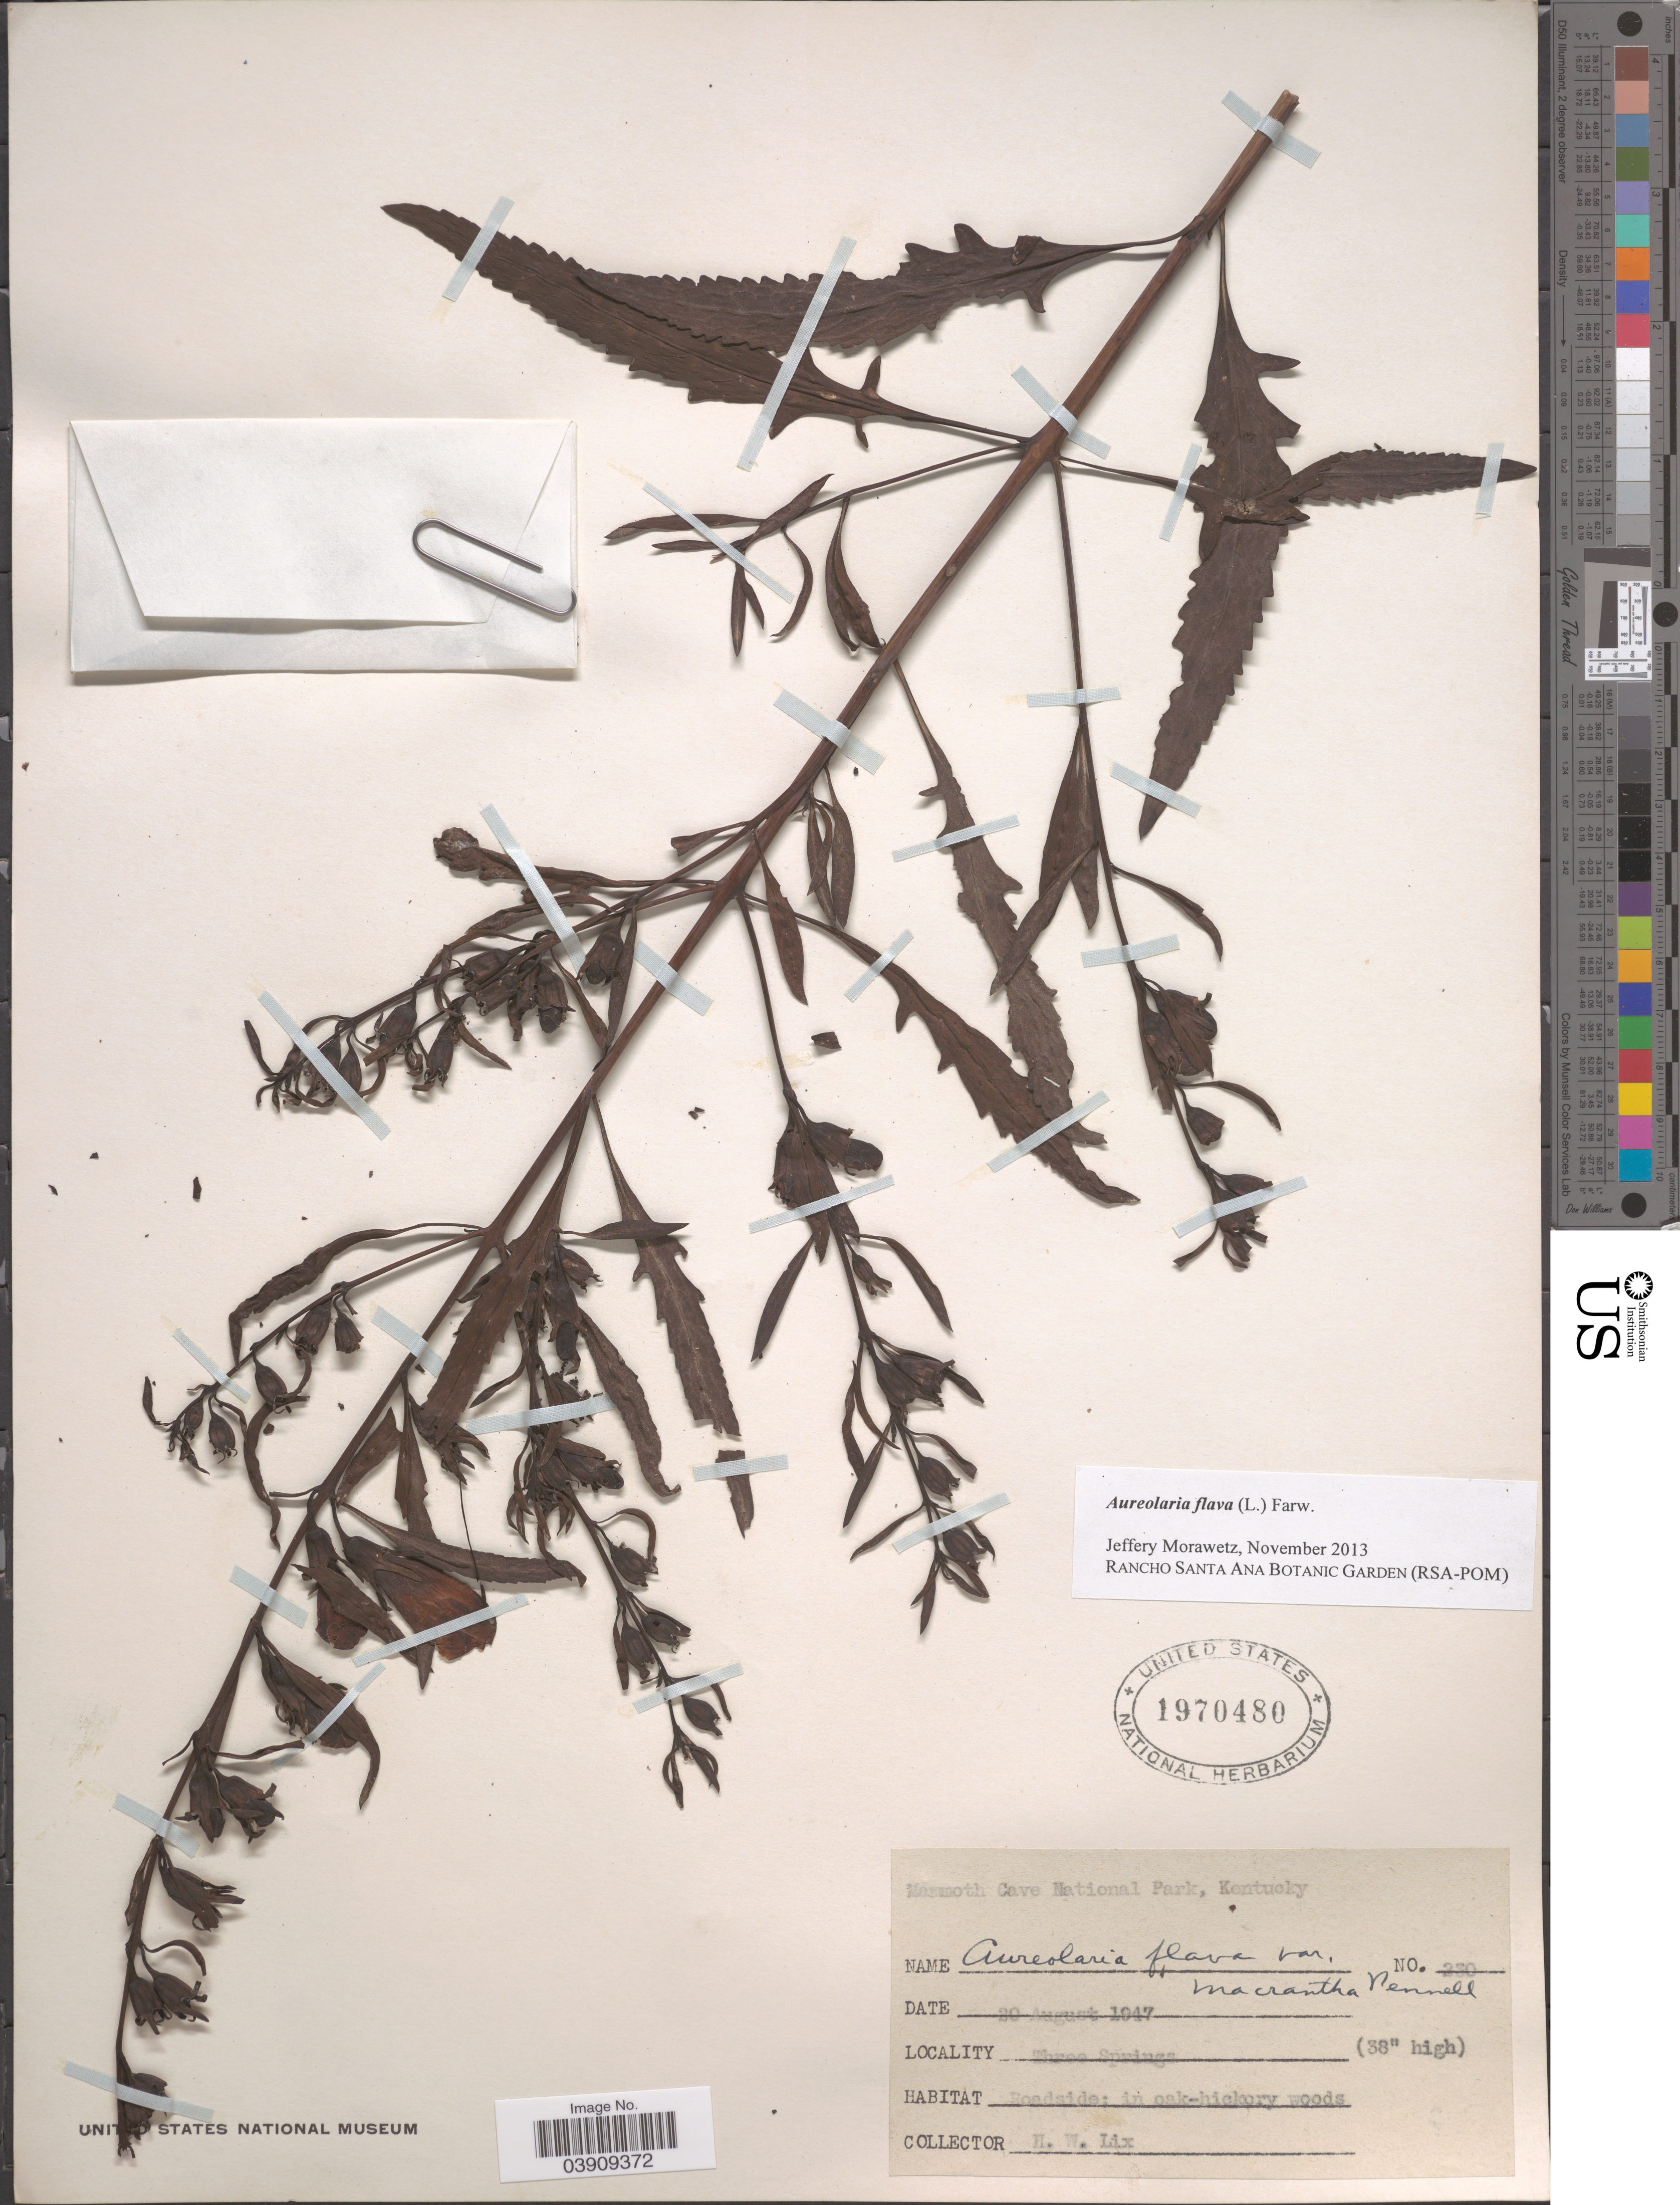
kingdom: Plantae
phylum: Tracheophyta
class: Magnoliopsida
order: Lamiales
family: Orobanchaceae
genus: Aureolaria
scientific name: Aureolaria flava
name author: (L.) Farw.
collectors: H. W. Lix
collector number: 230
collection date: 1947-08-20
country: United States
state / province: Kentucky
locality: Mammoth Cave National Park. Three Springs.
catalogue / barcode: US 1970480